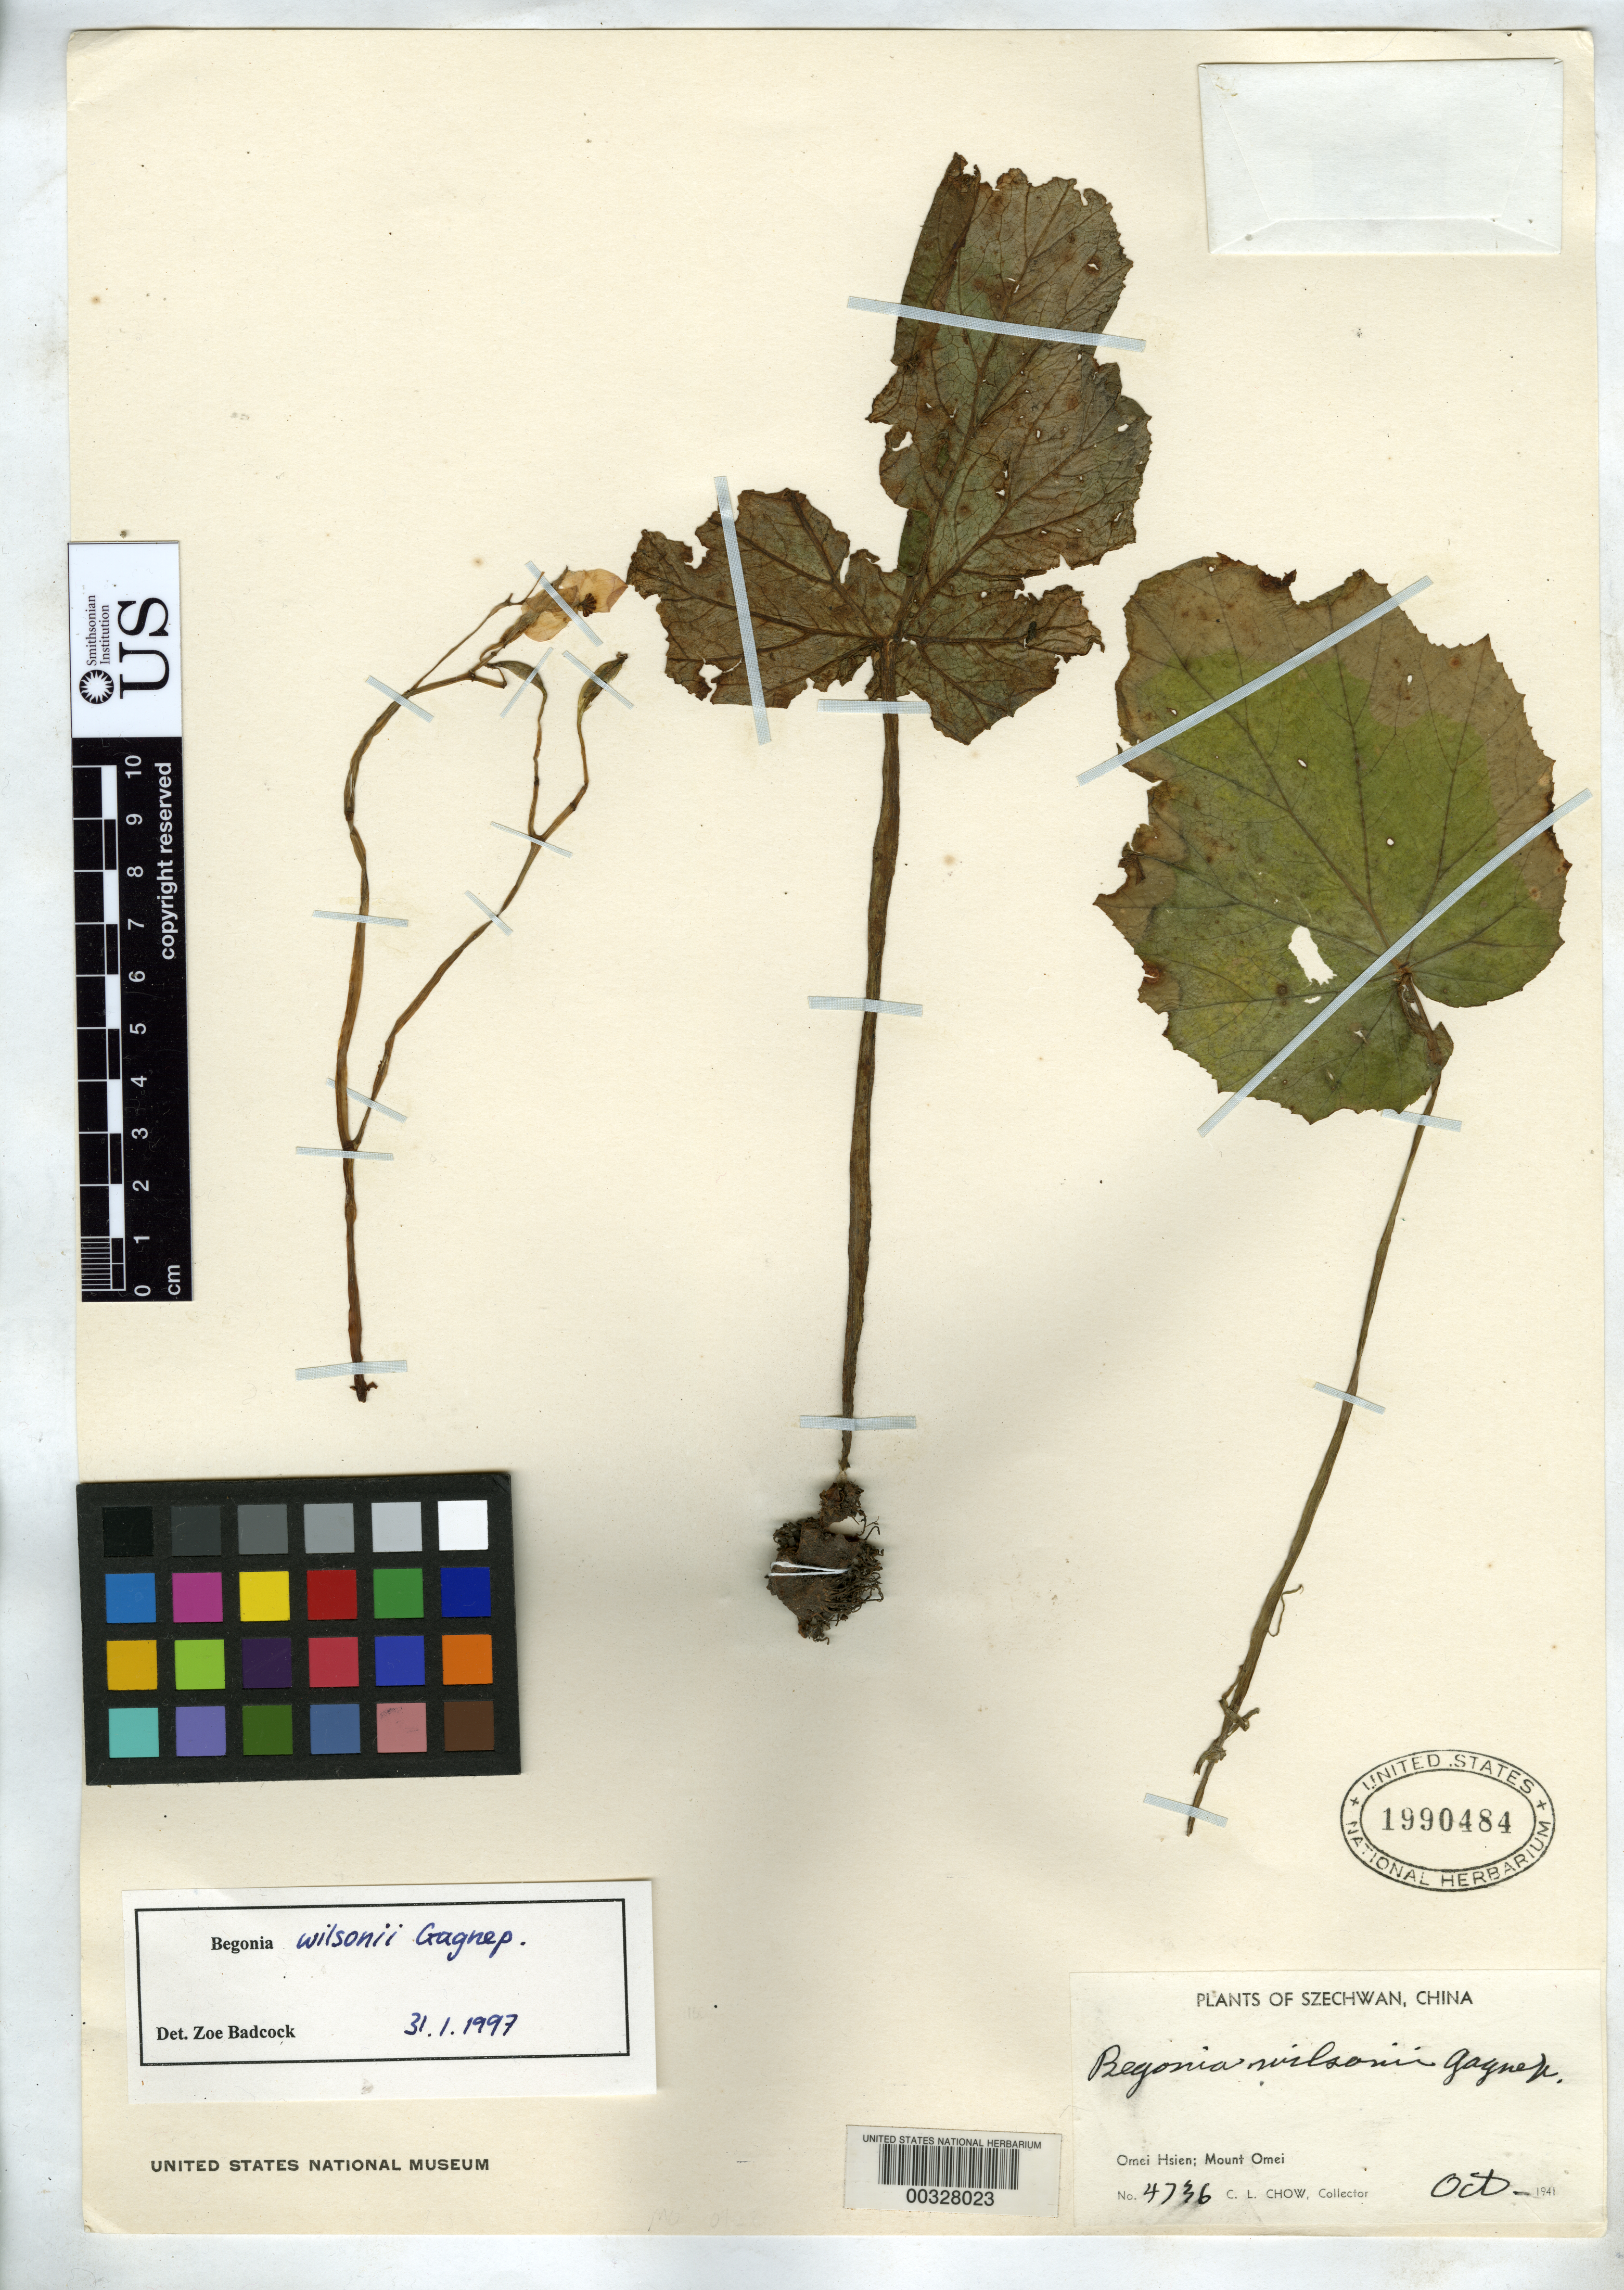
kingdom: Plantae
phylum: Tracheophyta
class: Magnoliopsida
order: Cucurbitales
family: Begoniaceae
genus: Begonia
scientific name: Begonia wilsonii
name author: Gagnep.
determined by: Badcock, Z.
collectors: C. Chow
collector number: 4736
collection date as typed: Oct 1941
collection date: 1941-10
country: China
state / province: Sichuan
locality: Omei hsien, mount omei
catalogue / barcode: US 1990484